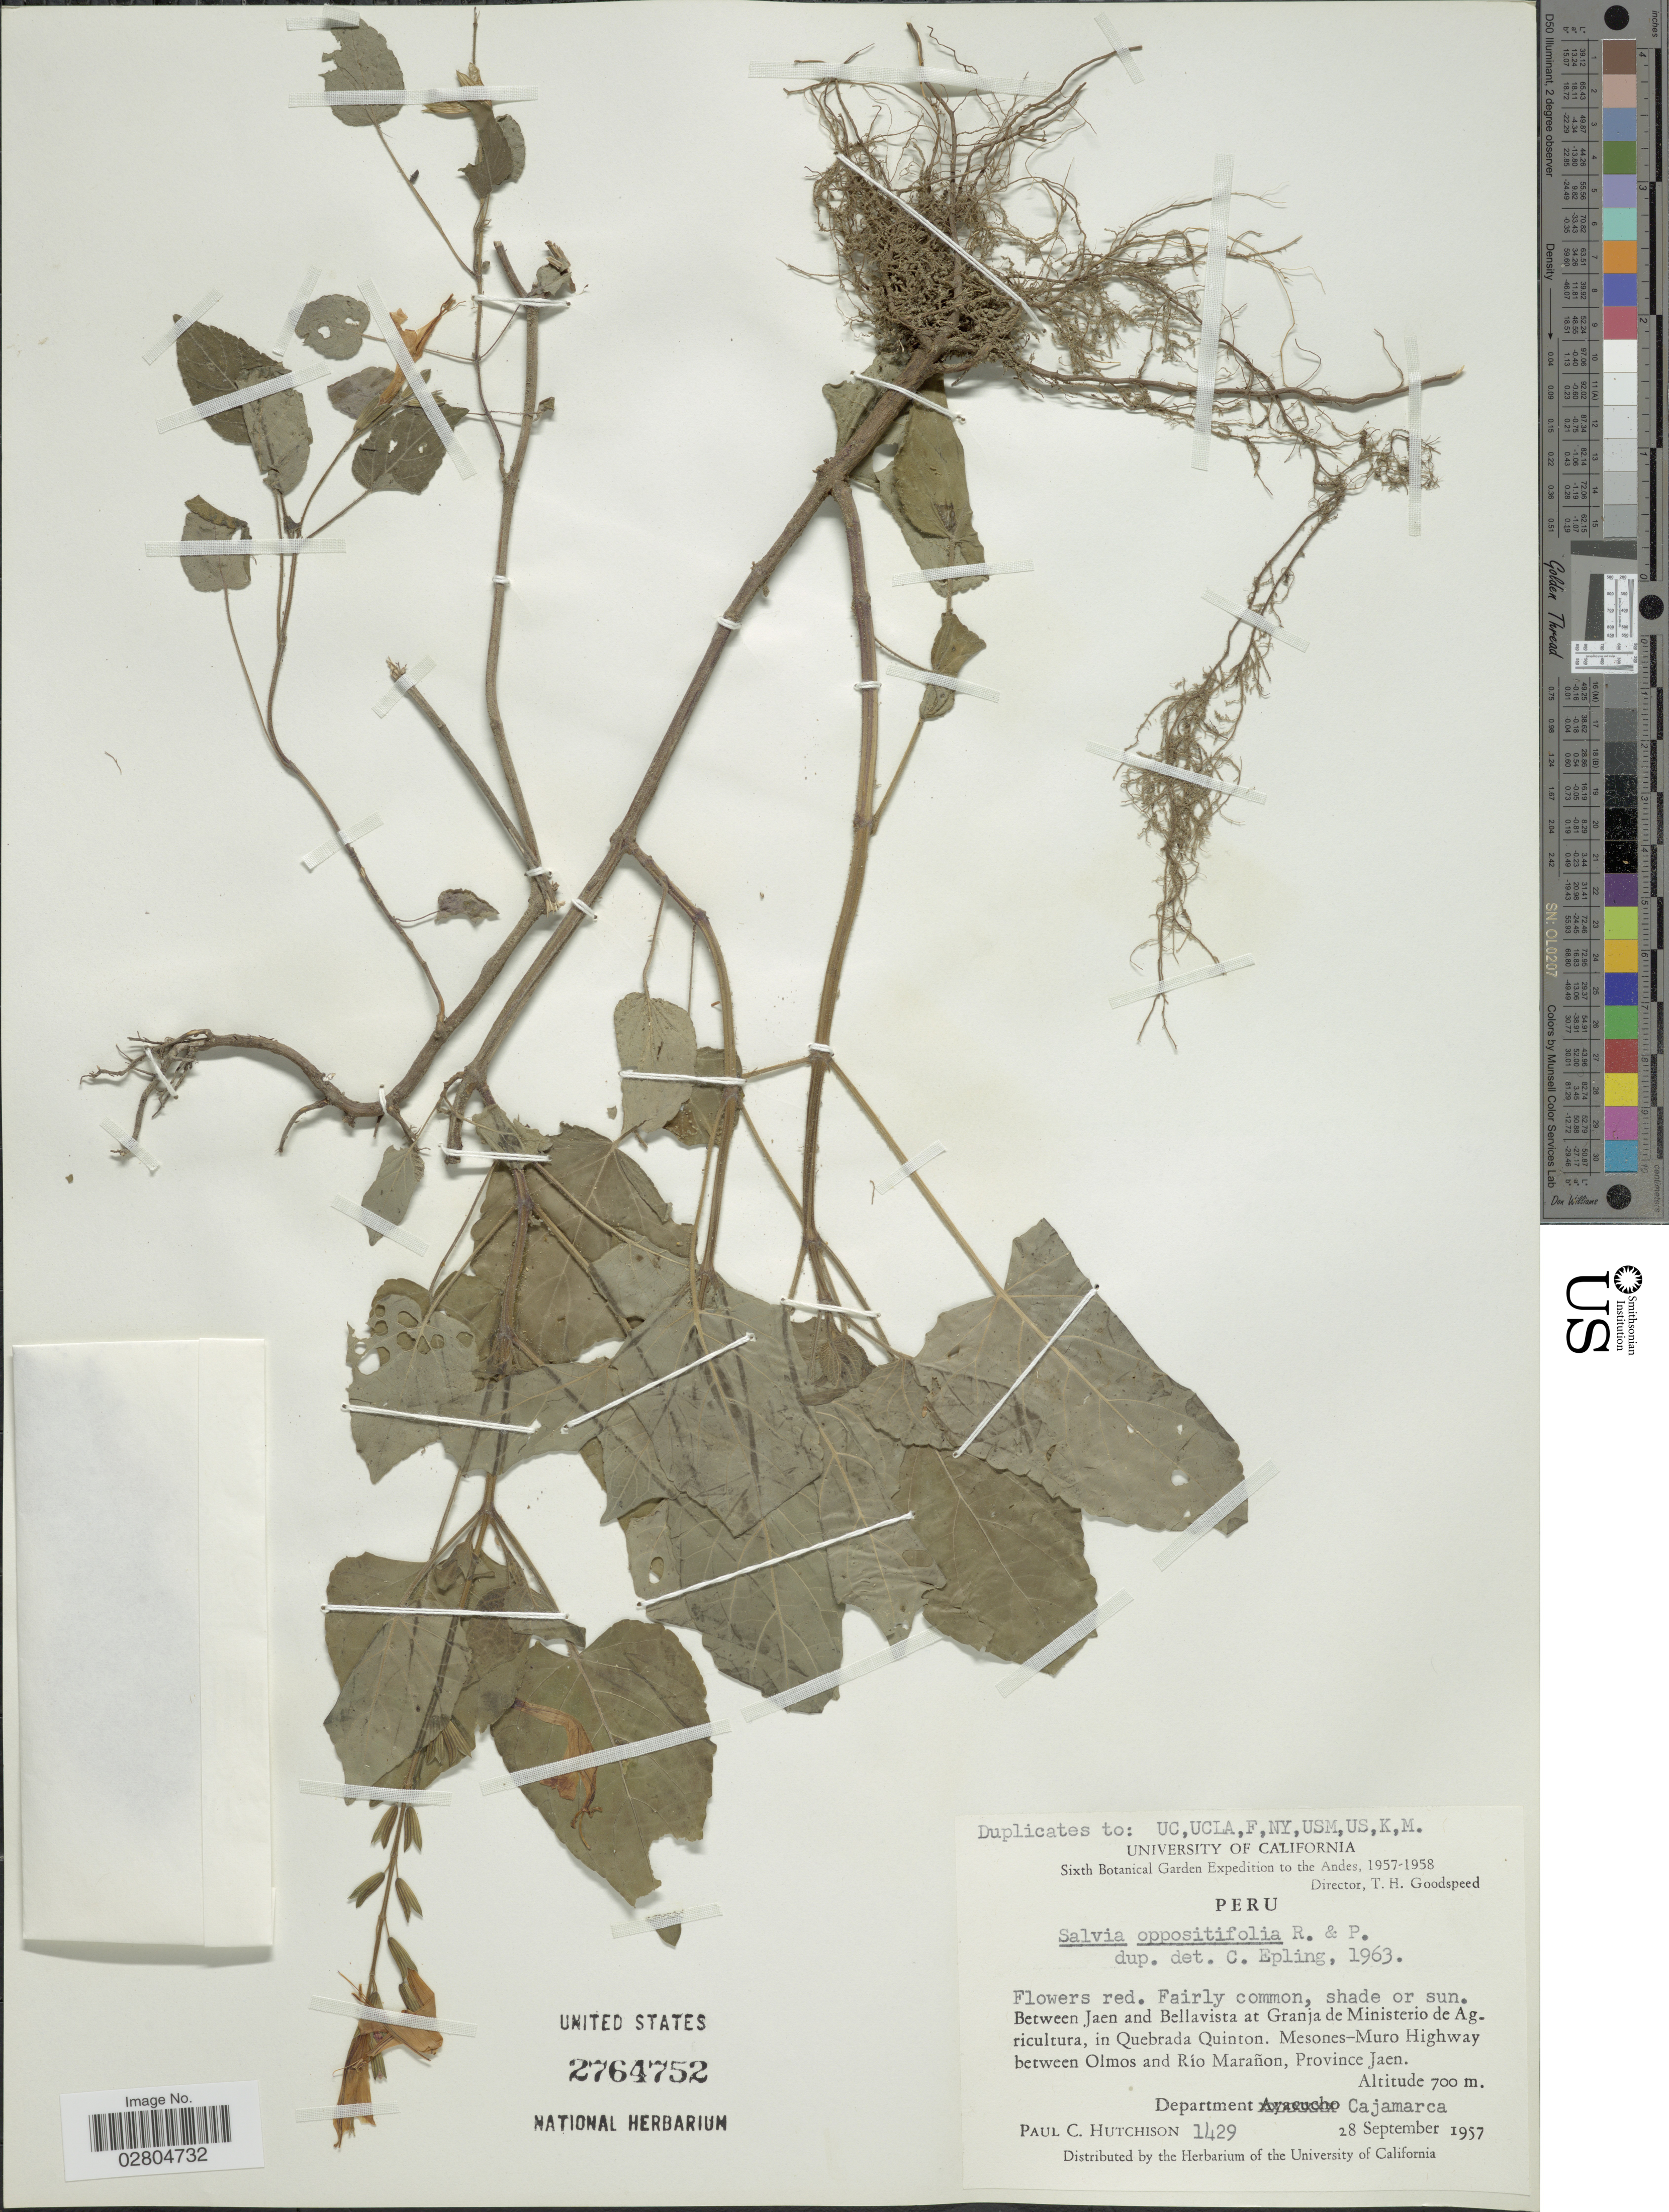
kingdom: Plantae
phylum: Tracheophyta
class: Magnoliopsida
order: Lamiales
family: Lamiaceae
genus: Salvia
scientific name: Salvia oppositiflora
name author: Ruiz & Pav.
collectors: P. C. Hutchison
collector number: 1429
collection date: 1957-09-28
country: Peru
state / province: Cajamarca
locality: Andes. Between Jaen and Bellavista at Granja de Ministerio de Agricultura, in Quebrada Quinton. Mesones-Muro Highway between Olmos and Río Marañon, Province Jaen. Department Cajamarca.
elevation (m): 700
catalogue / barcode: US 2764752